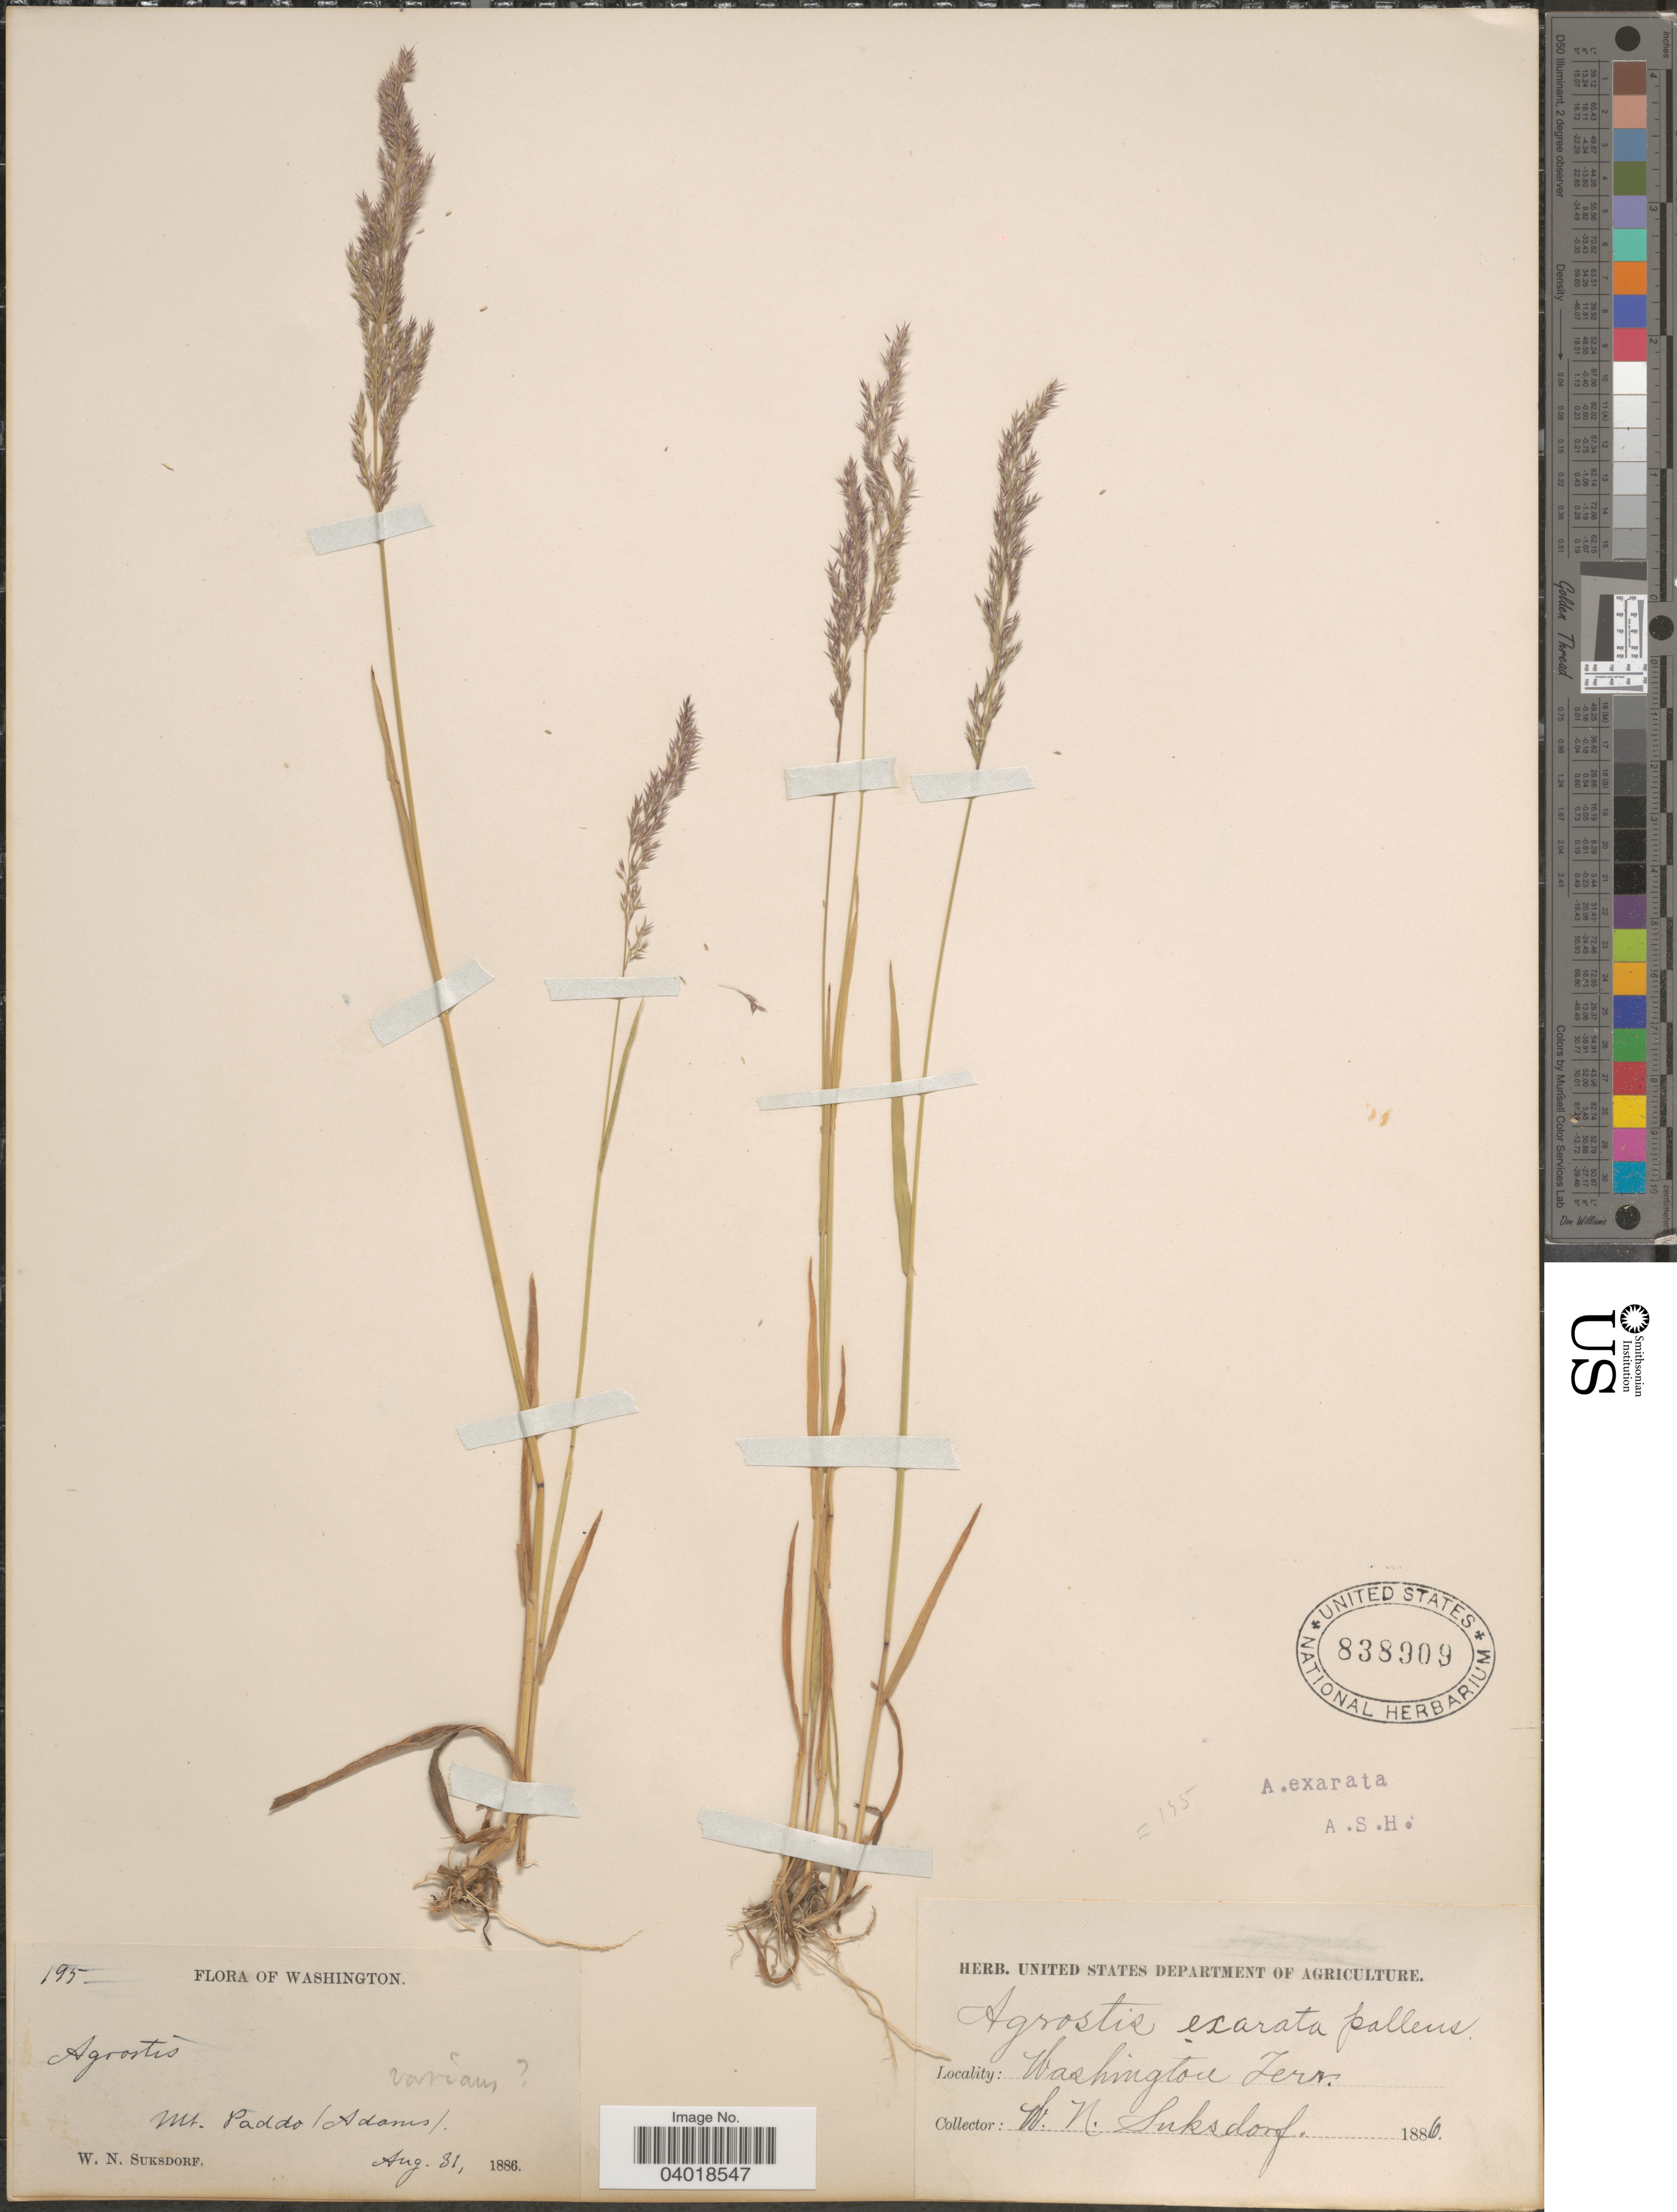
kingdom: Plantae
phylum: Tracheophyta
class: Liliopsida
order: Poales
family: Poaceae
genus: Agrostis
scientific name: Agrostis exarata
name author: Trin.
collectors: W. N. Suksdorf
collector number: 195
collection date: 1886-08-31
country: United States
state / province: Washington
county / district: Skamania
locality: Mt. Paddo (Adams). Washington Terr.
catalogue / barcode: US 838909